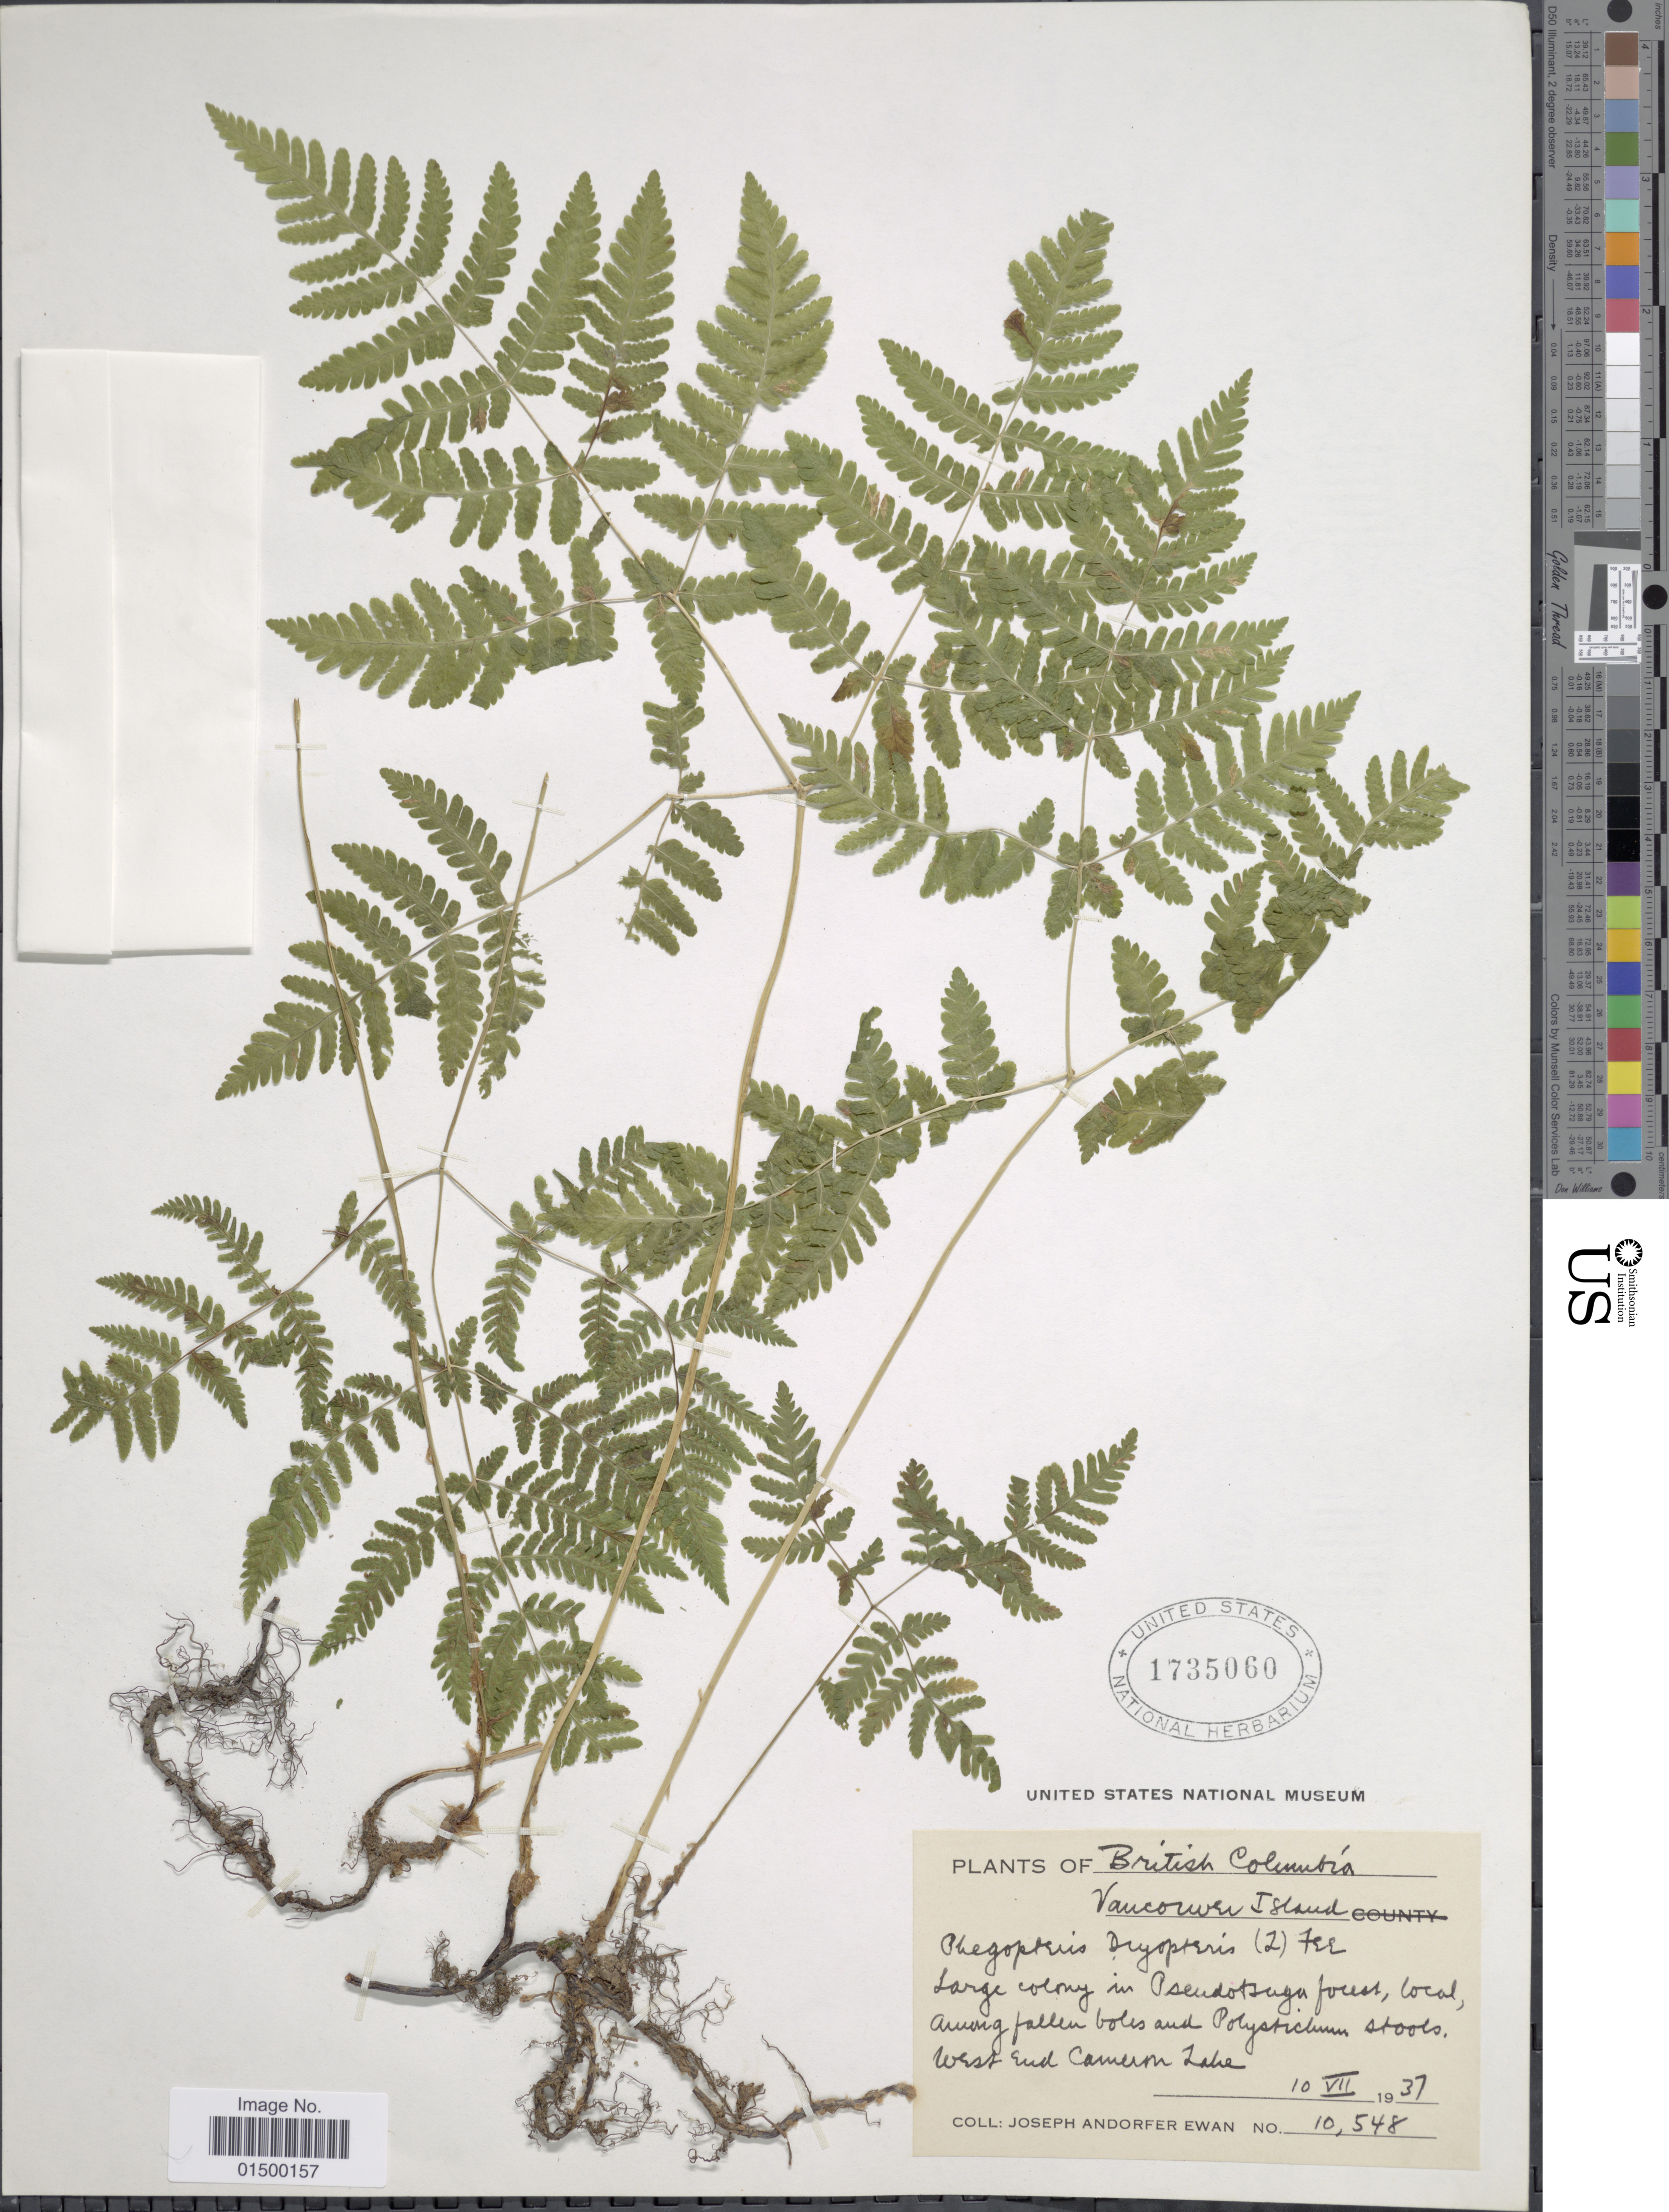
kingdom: Plantae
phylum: Tracheophyta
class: Polypodiopsida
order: Polypodiales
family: Cystopteridaceae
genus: Gymnocarpium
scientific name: Gymnocarpium disjunctum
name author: (Rupr.) Ching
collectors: J. A. Ewan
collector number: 10548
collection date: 1937-07-10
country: Canada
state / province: British Columbia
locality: Vancouver Island, West End Carmeron Lake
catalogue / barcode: US 1735060